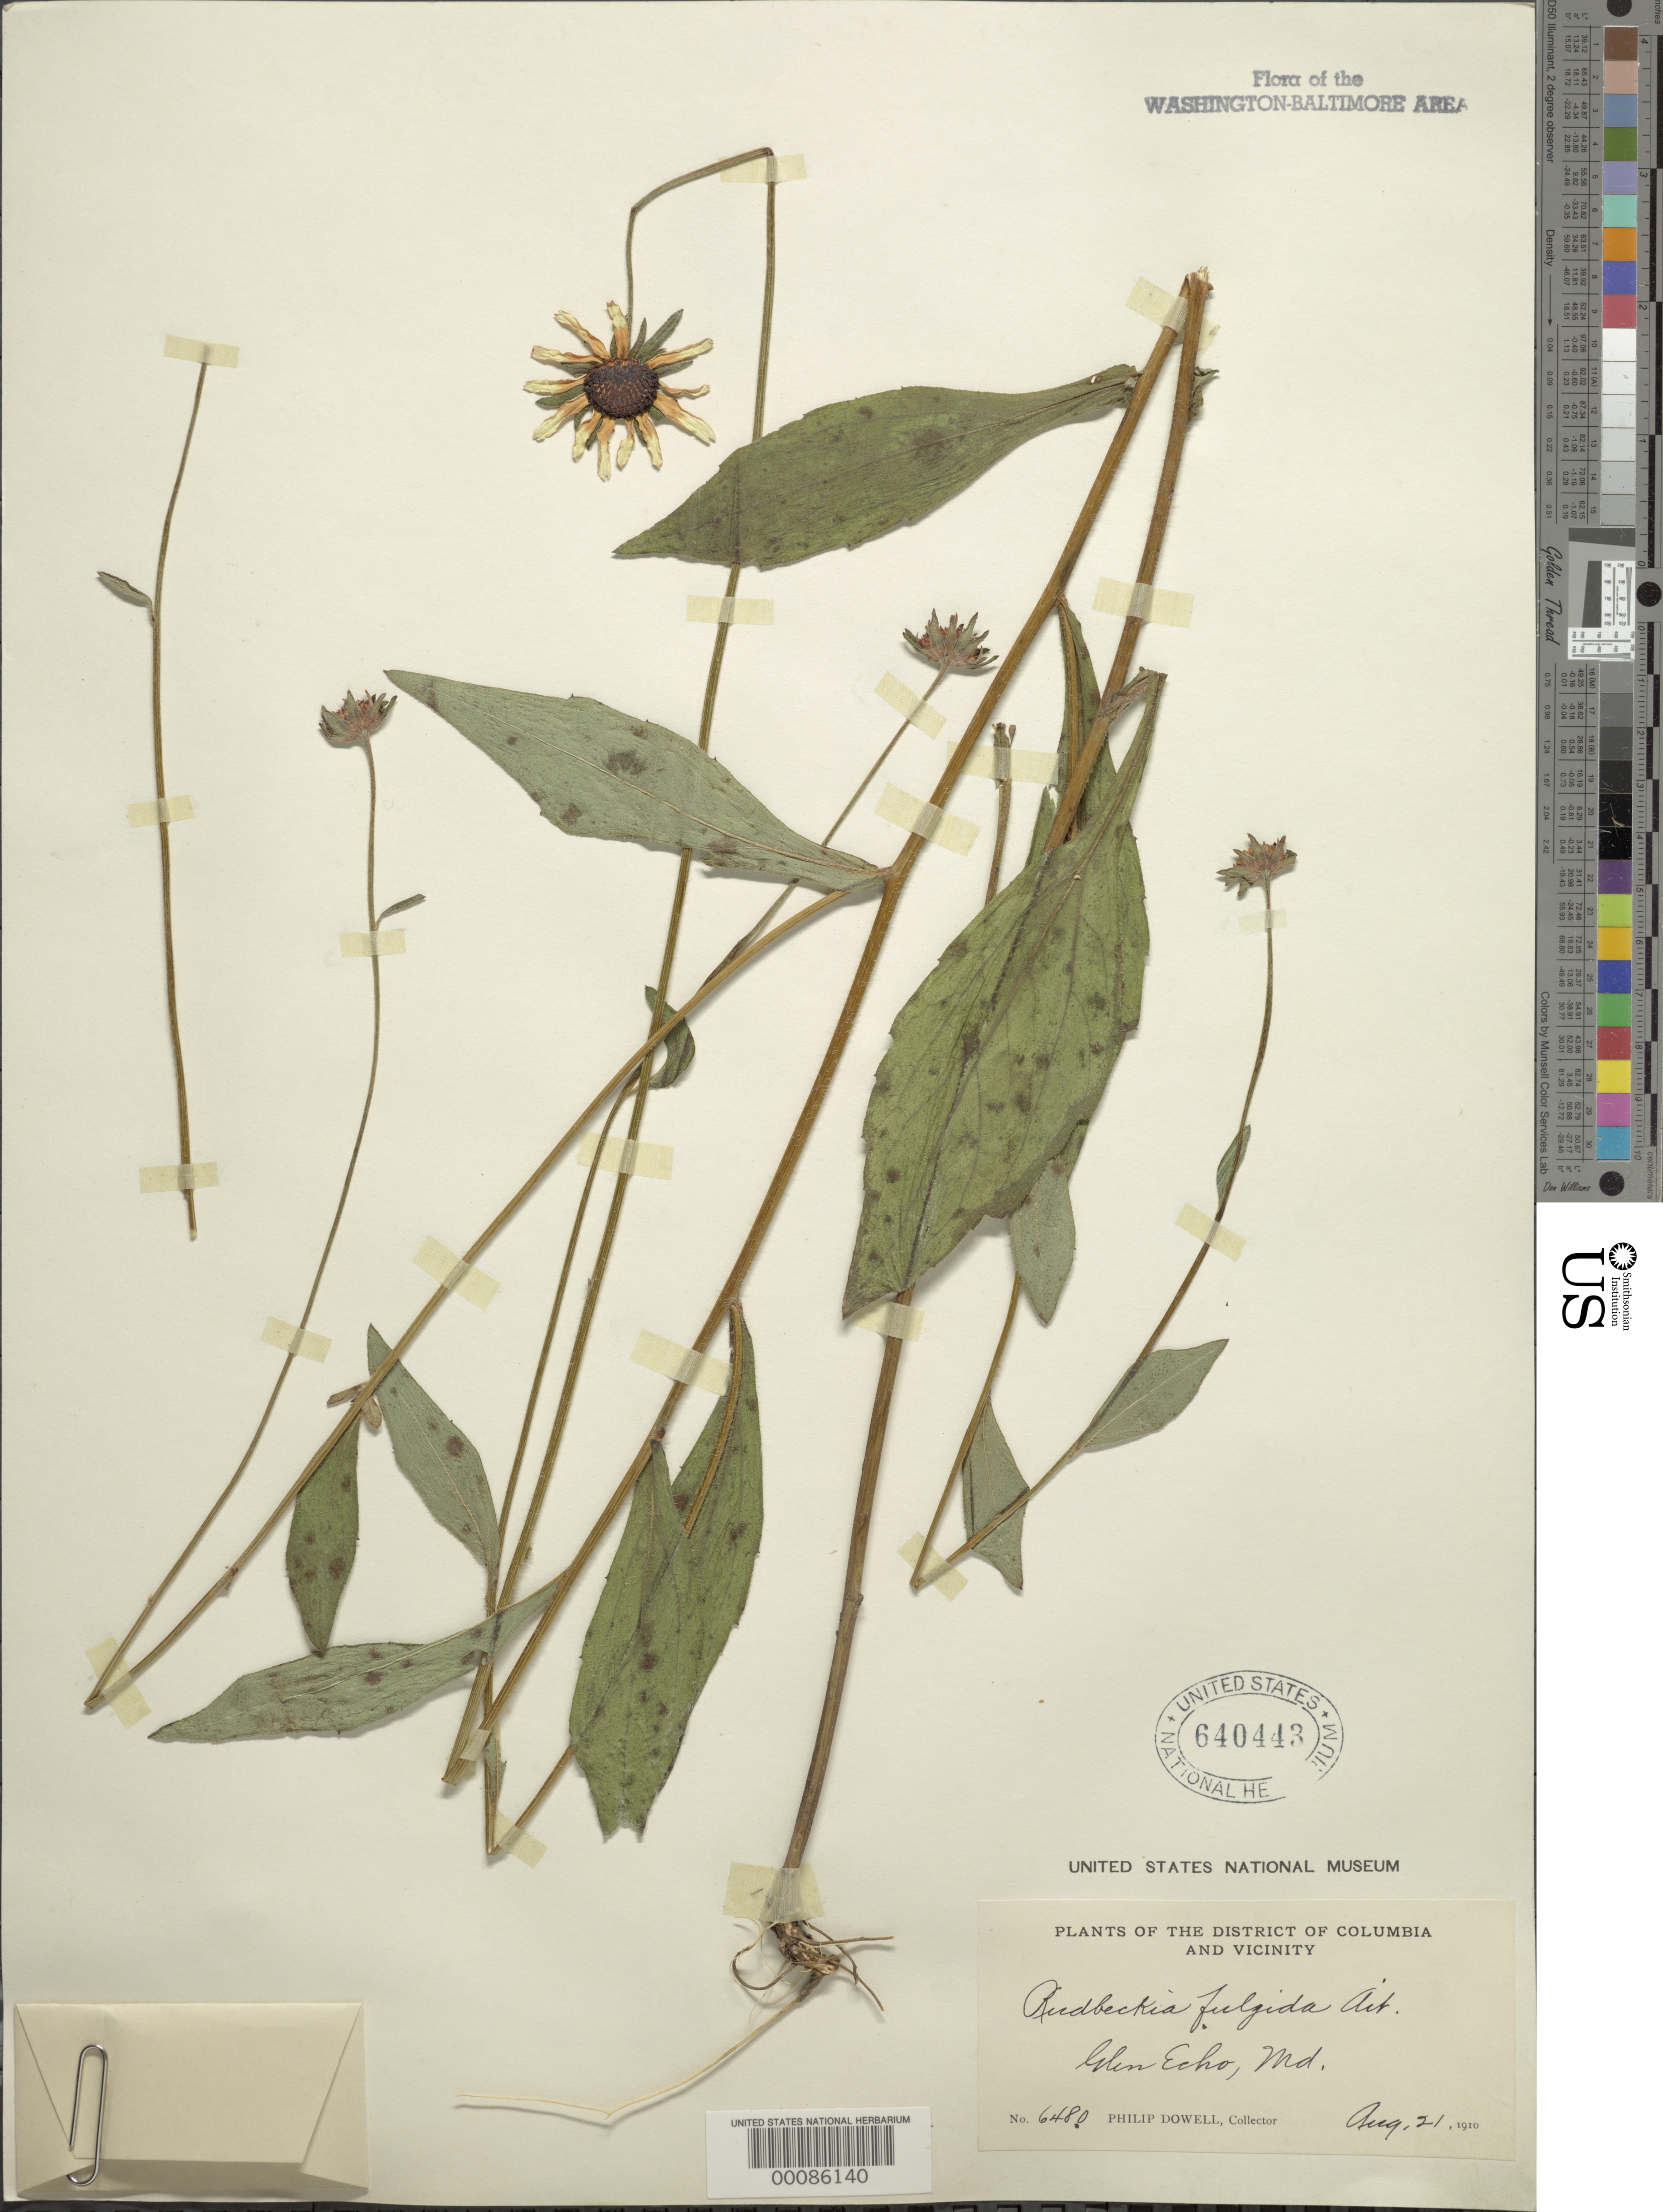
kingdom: Plantae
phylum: Tracheophyta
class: Magnoliopsida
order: Asterales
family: Asteraceae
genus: Rudbeckia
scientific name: Rudbeckia fulgida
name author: Aiton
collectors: P. Dowell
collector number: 6480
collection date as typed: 21 Aug 1910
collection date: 1910-08-21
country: United States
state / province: Maryland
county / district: Montgomery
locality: Glen Echo C. & O. Canal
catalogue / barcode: US 640443